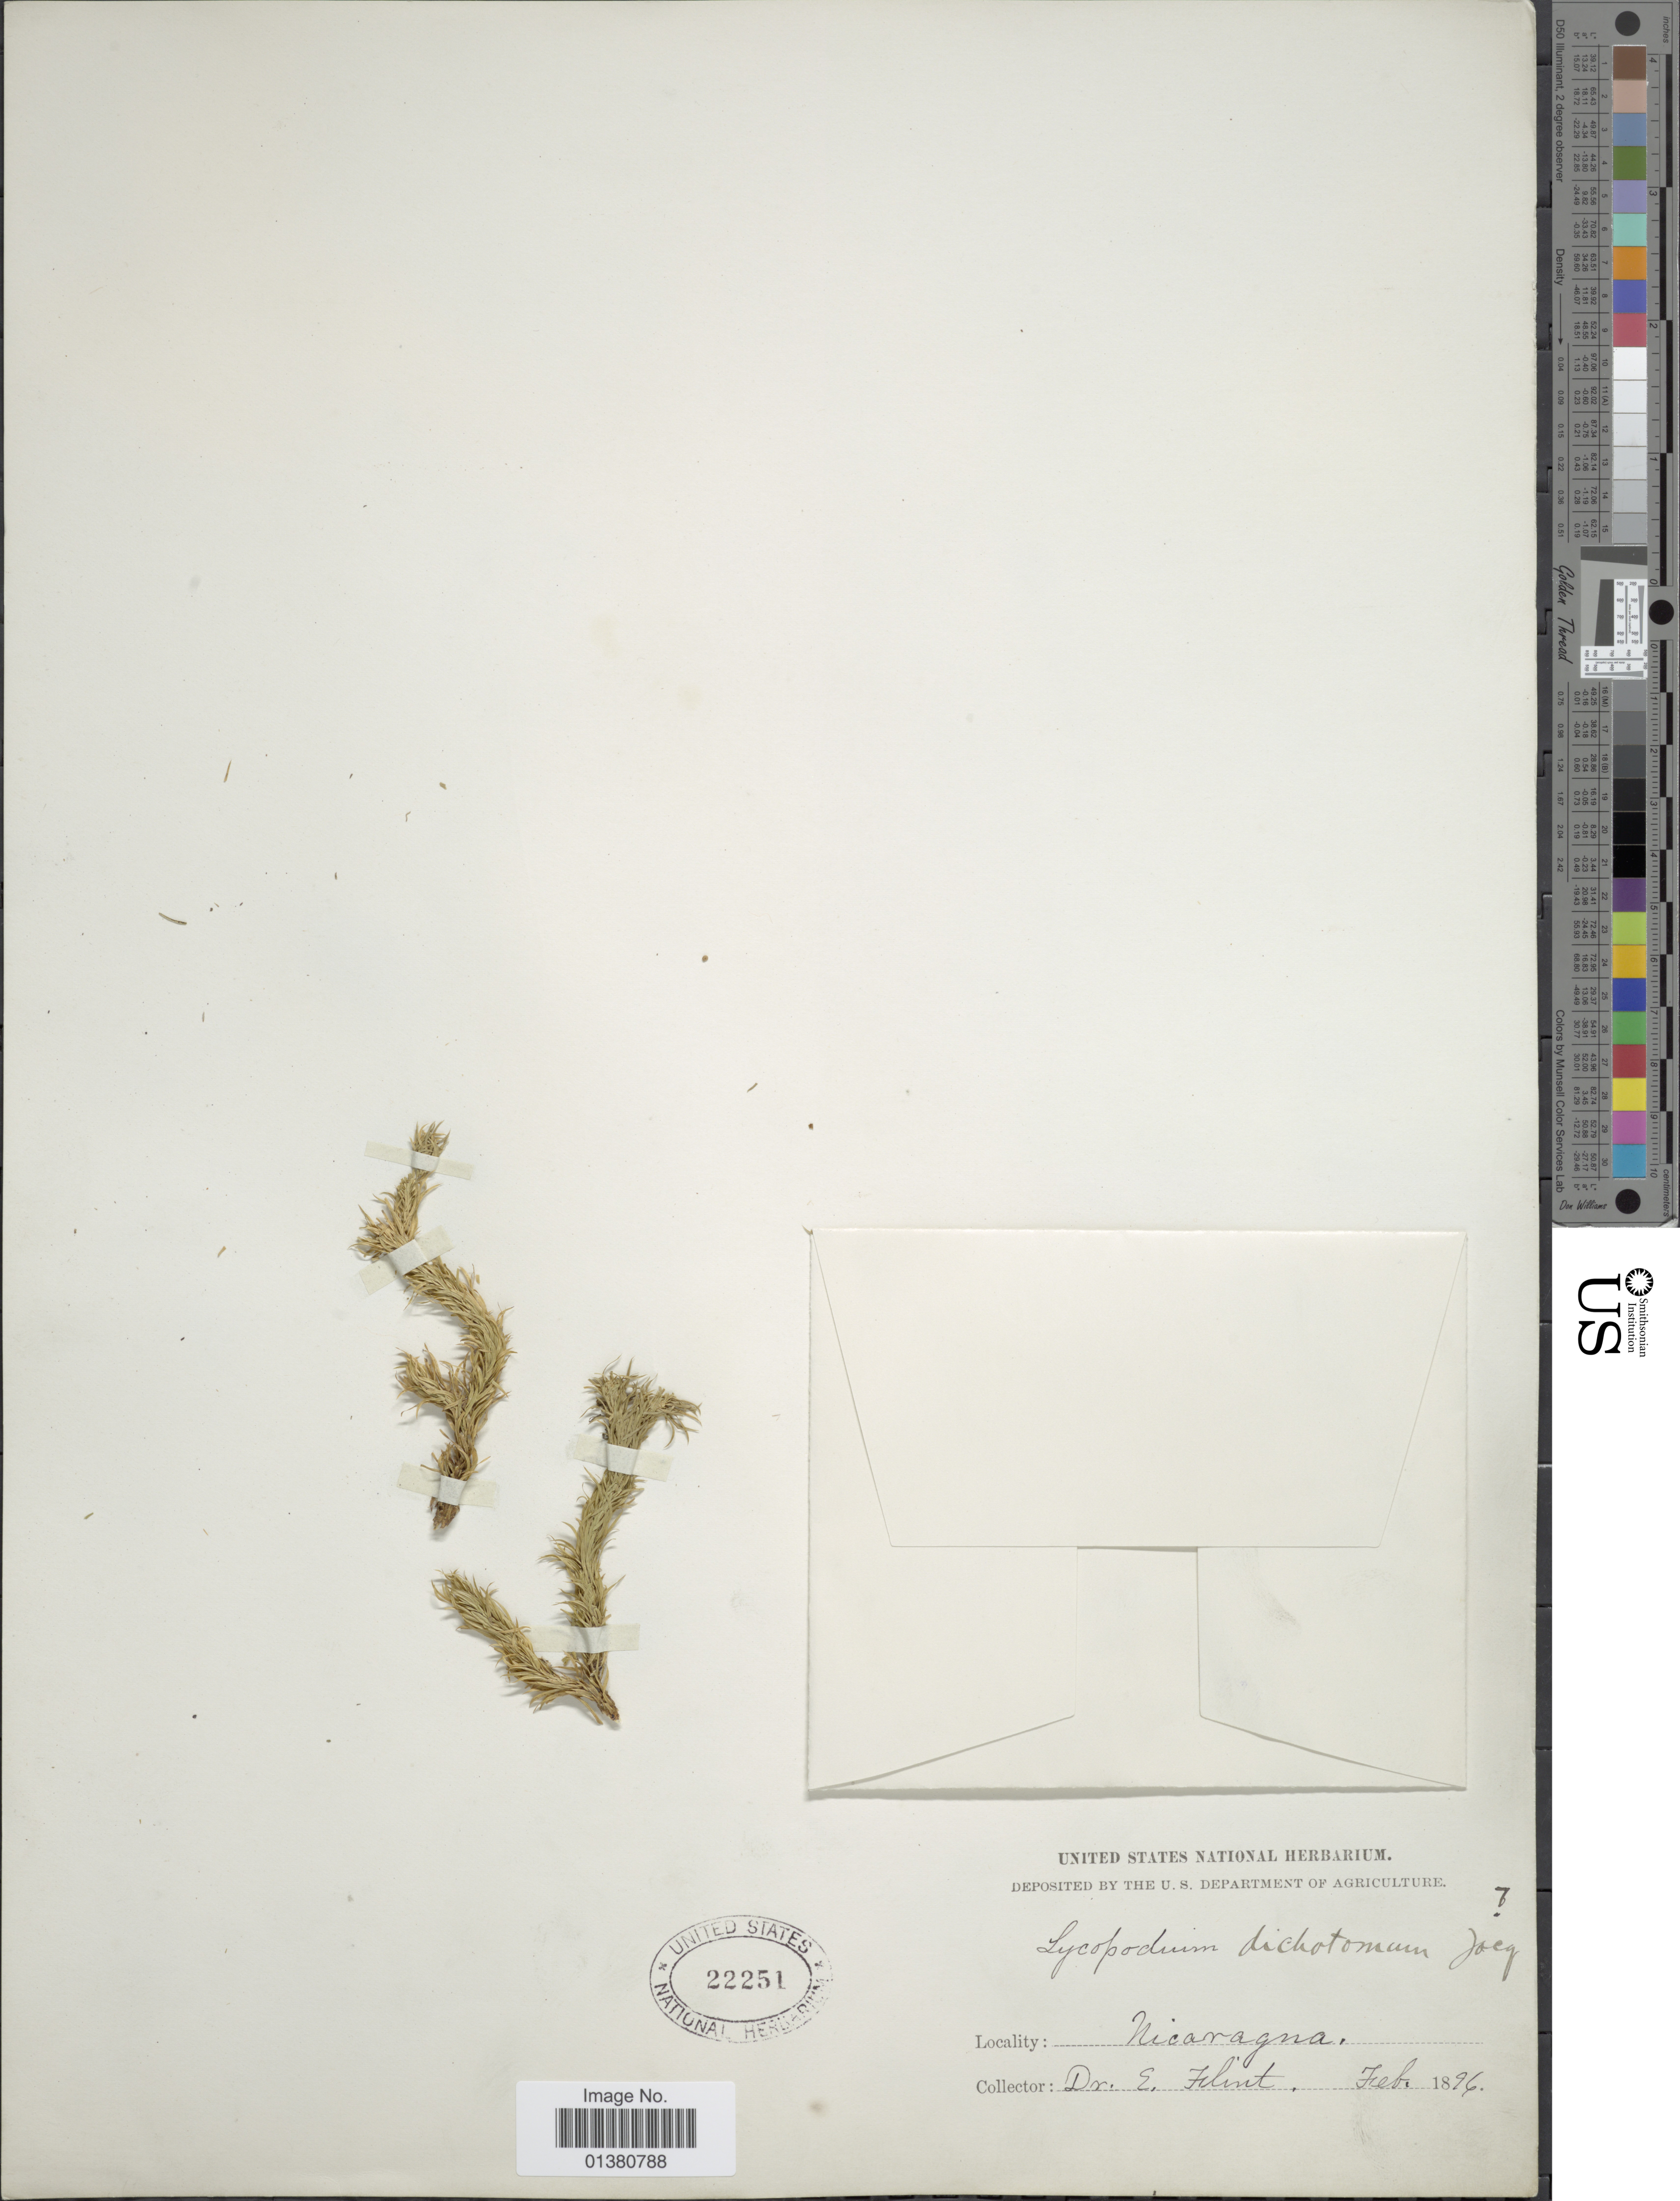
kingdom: Plantae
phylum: Tracheophyta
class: Lycopodiopsida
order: Lycopodiales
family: Lycopodiaceae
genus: Phlegmariurus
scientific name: Phlegmariurus dichotomus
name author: (Jacq.) W.H. Wagner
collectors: E. Flint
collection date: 1896-02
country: Nicaragua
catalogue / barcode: US 22251